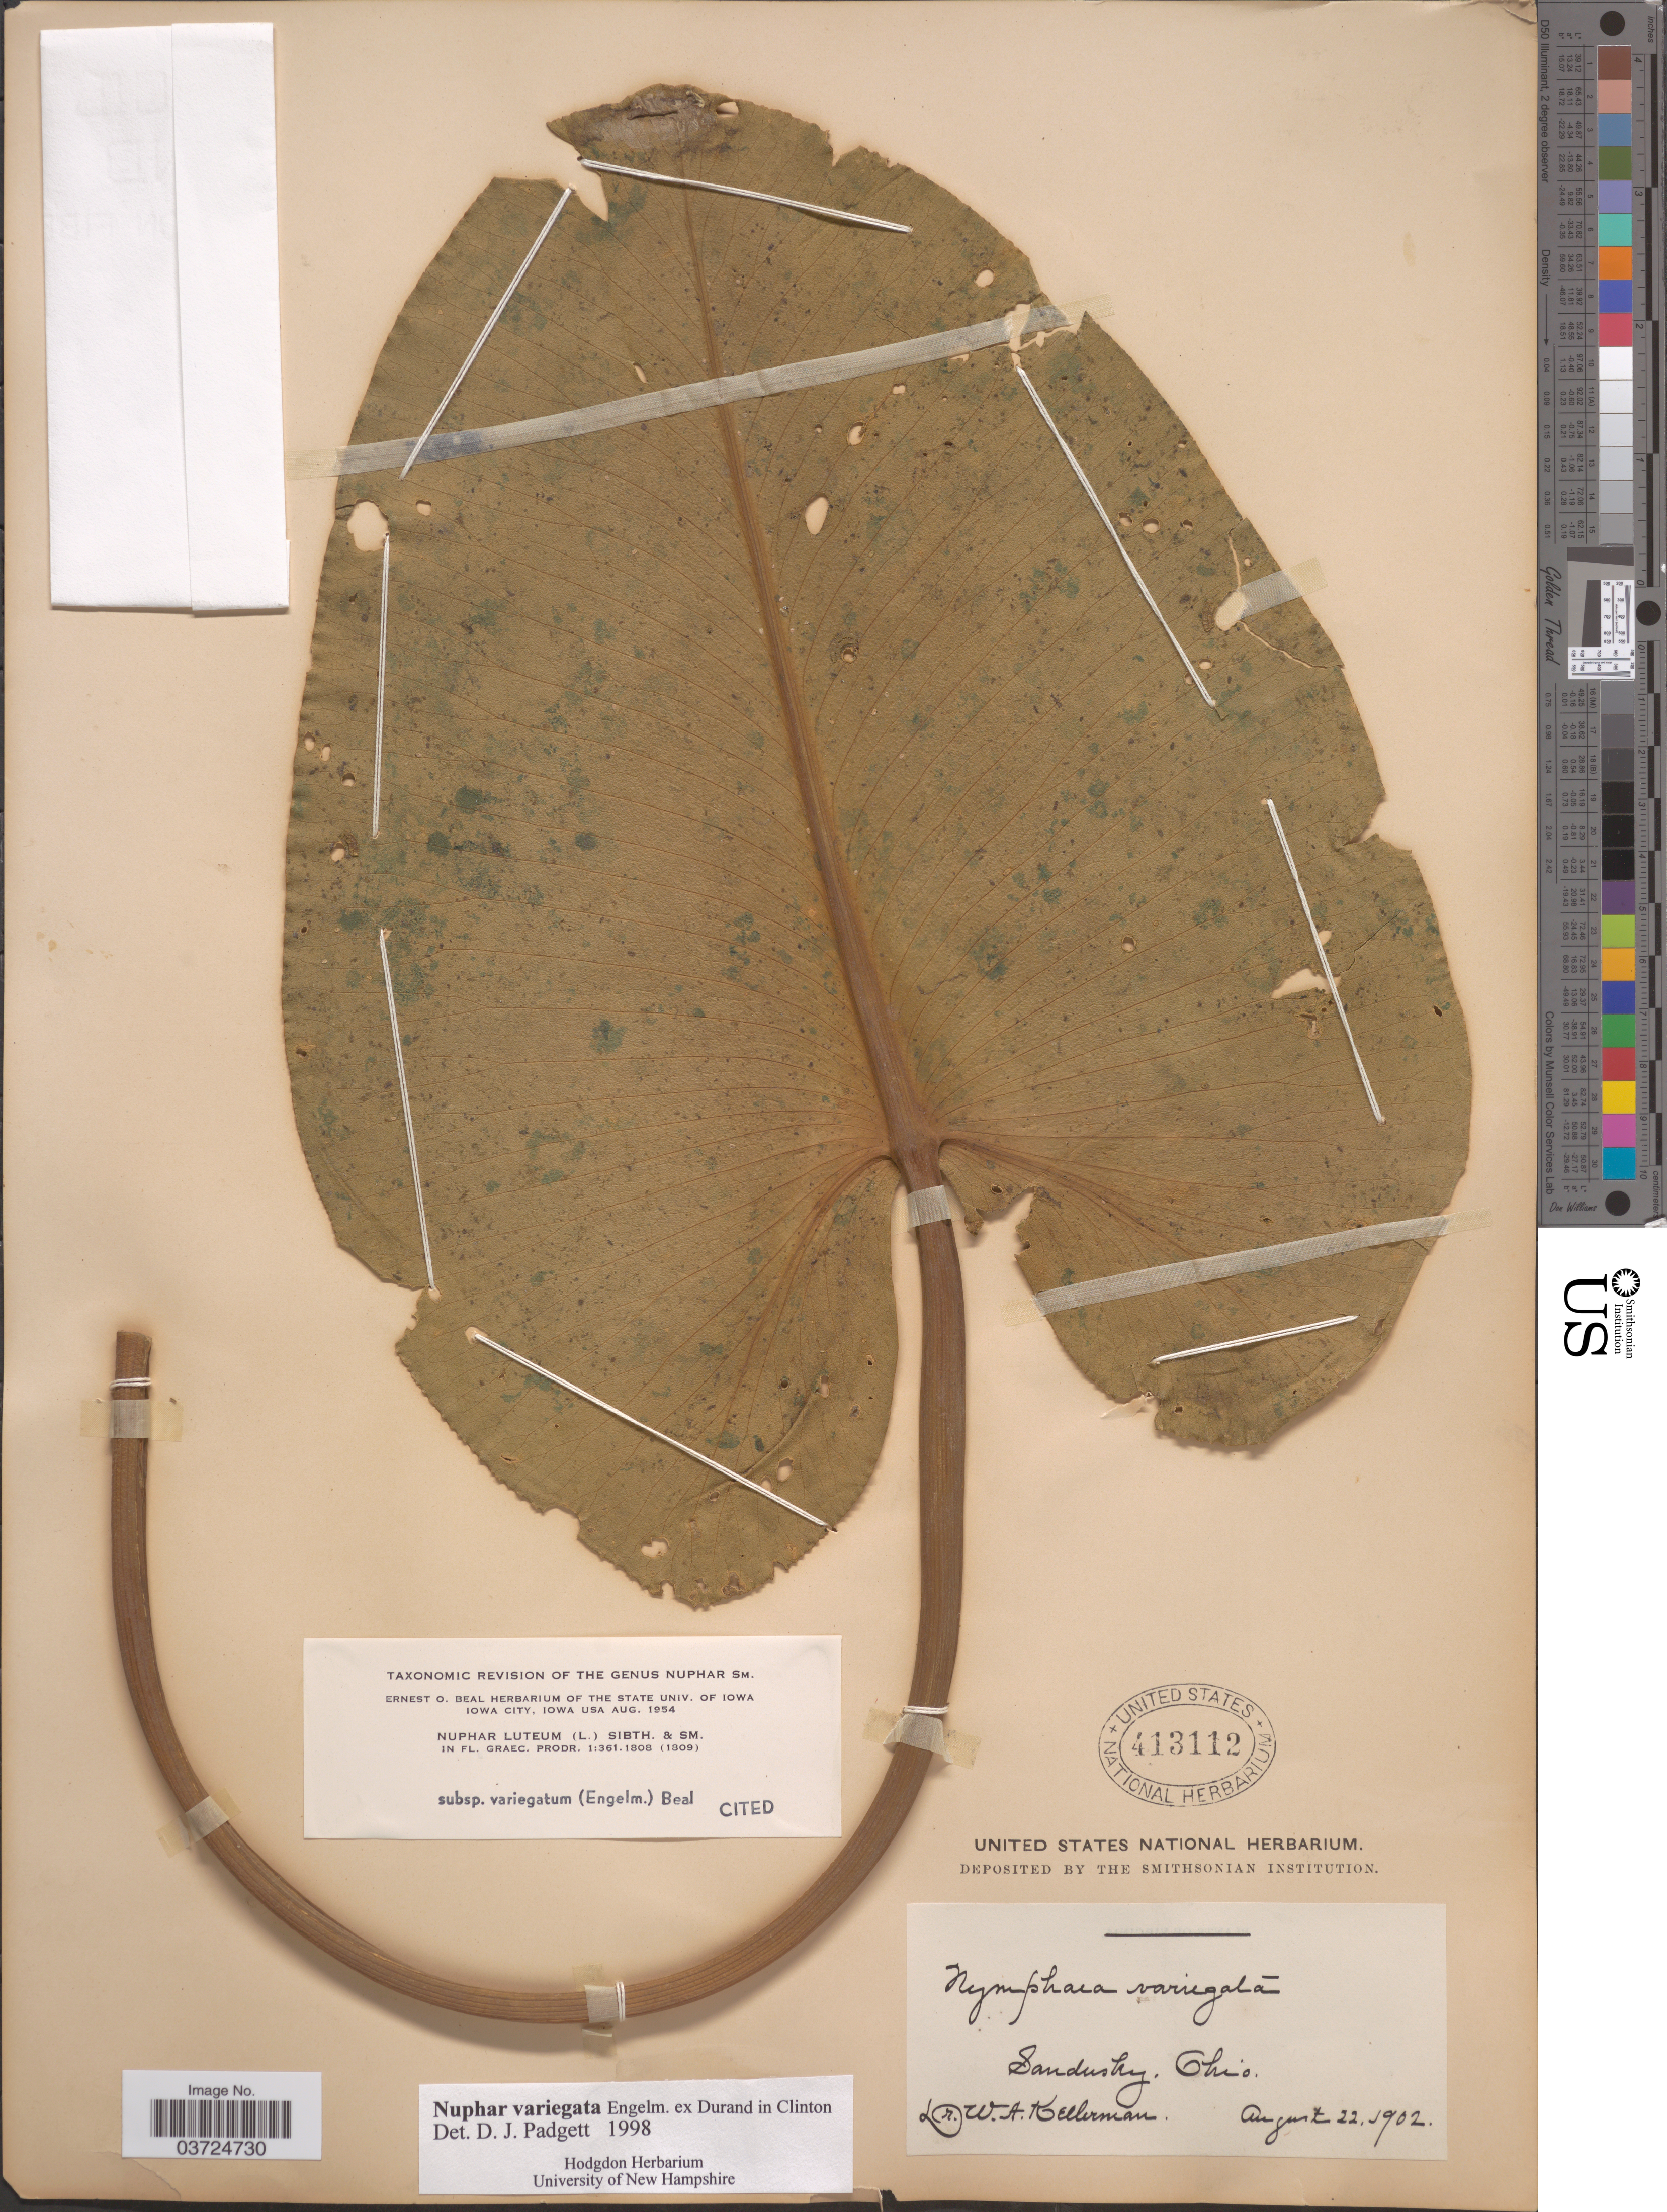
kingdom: Plantae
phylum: Tracheophyta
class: Magnoliopsida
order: Nymphaeales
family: Nymphaeaceae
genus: Nuphar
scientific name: Nuphar variegata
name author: Engelm. ex Durand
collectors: W. Kellerman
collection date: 1902-08-22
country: United States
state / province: Ohio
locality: Sandusky.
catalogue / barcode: US 413112